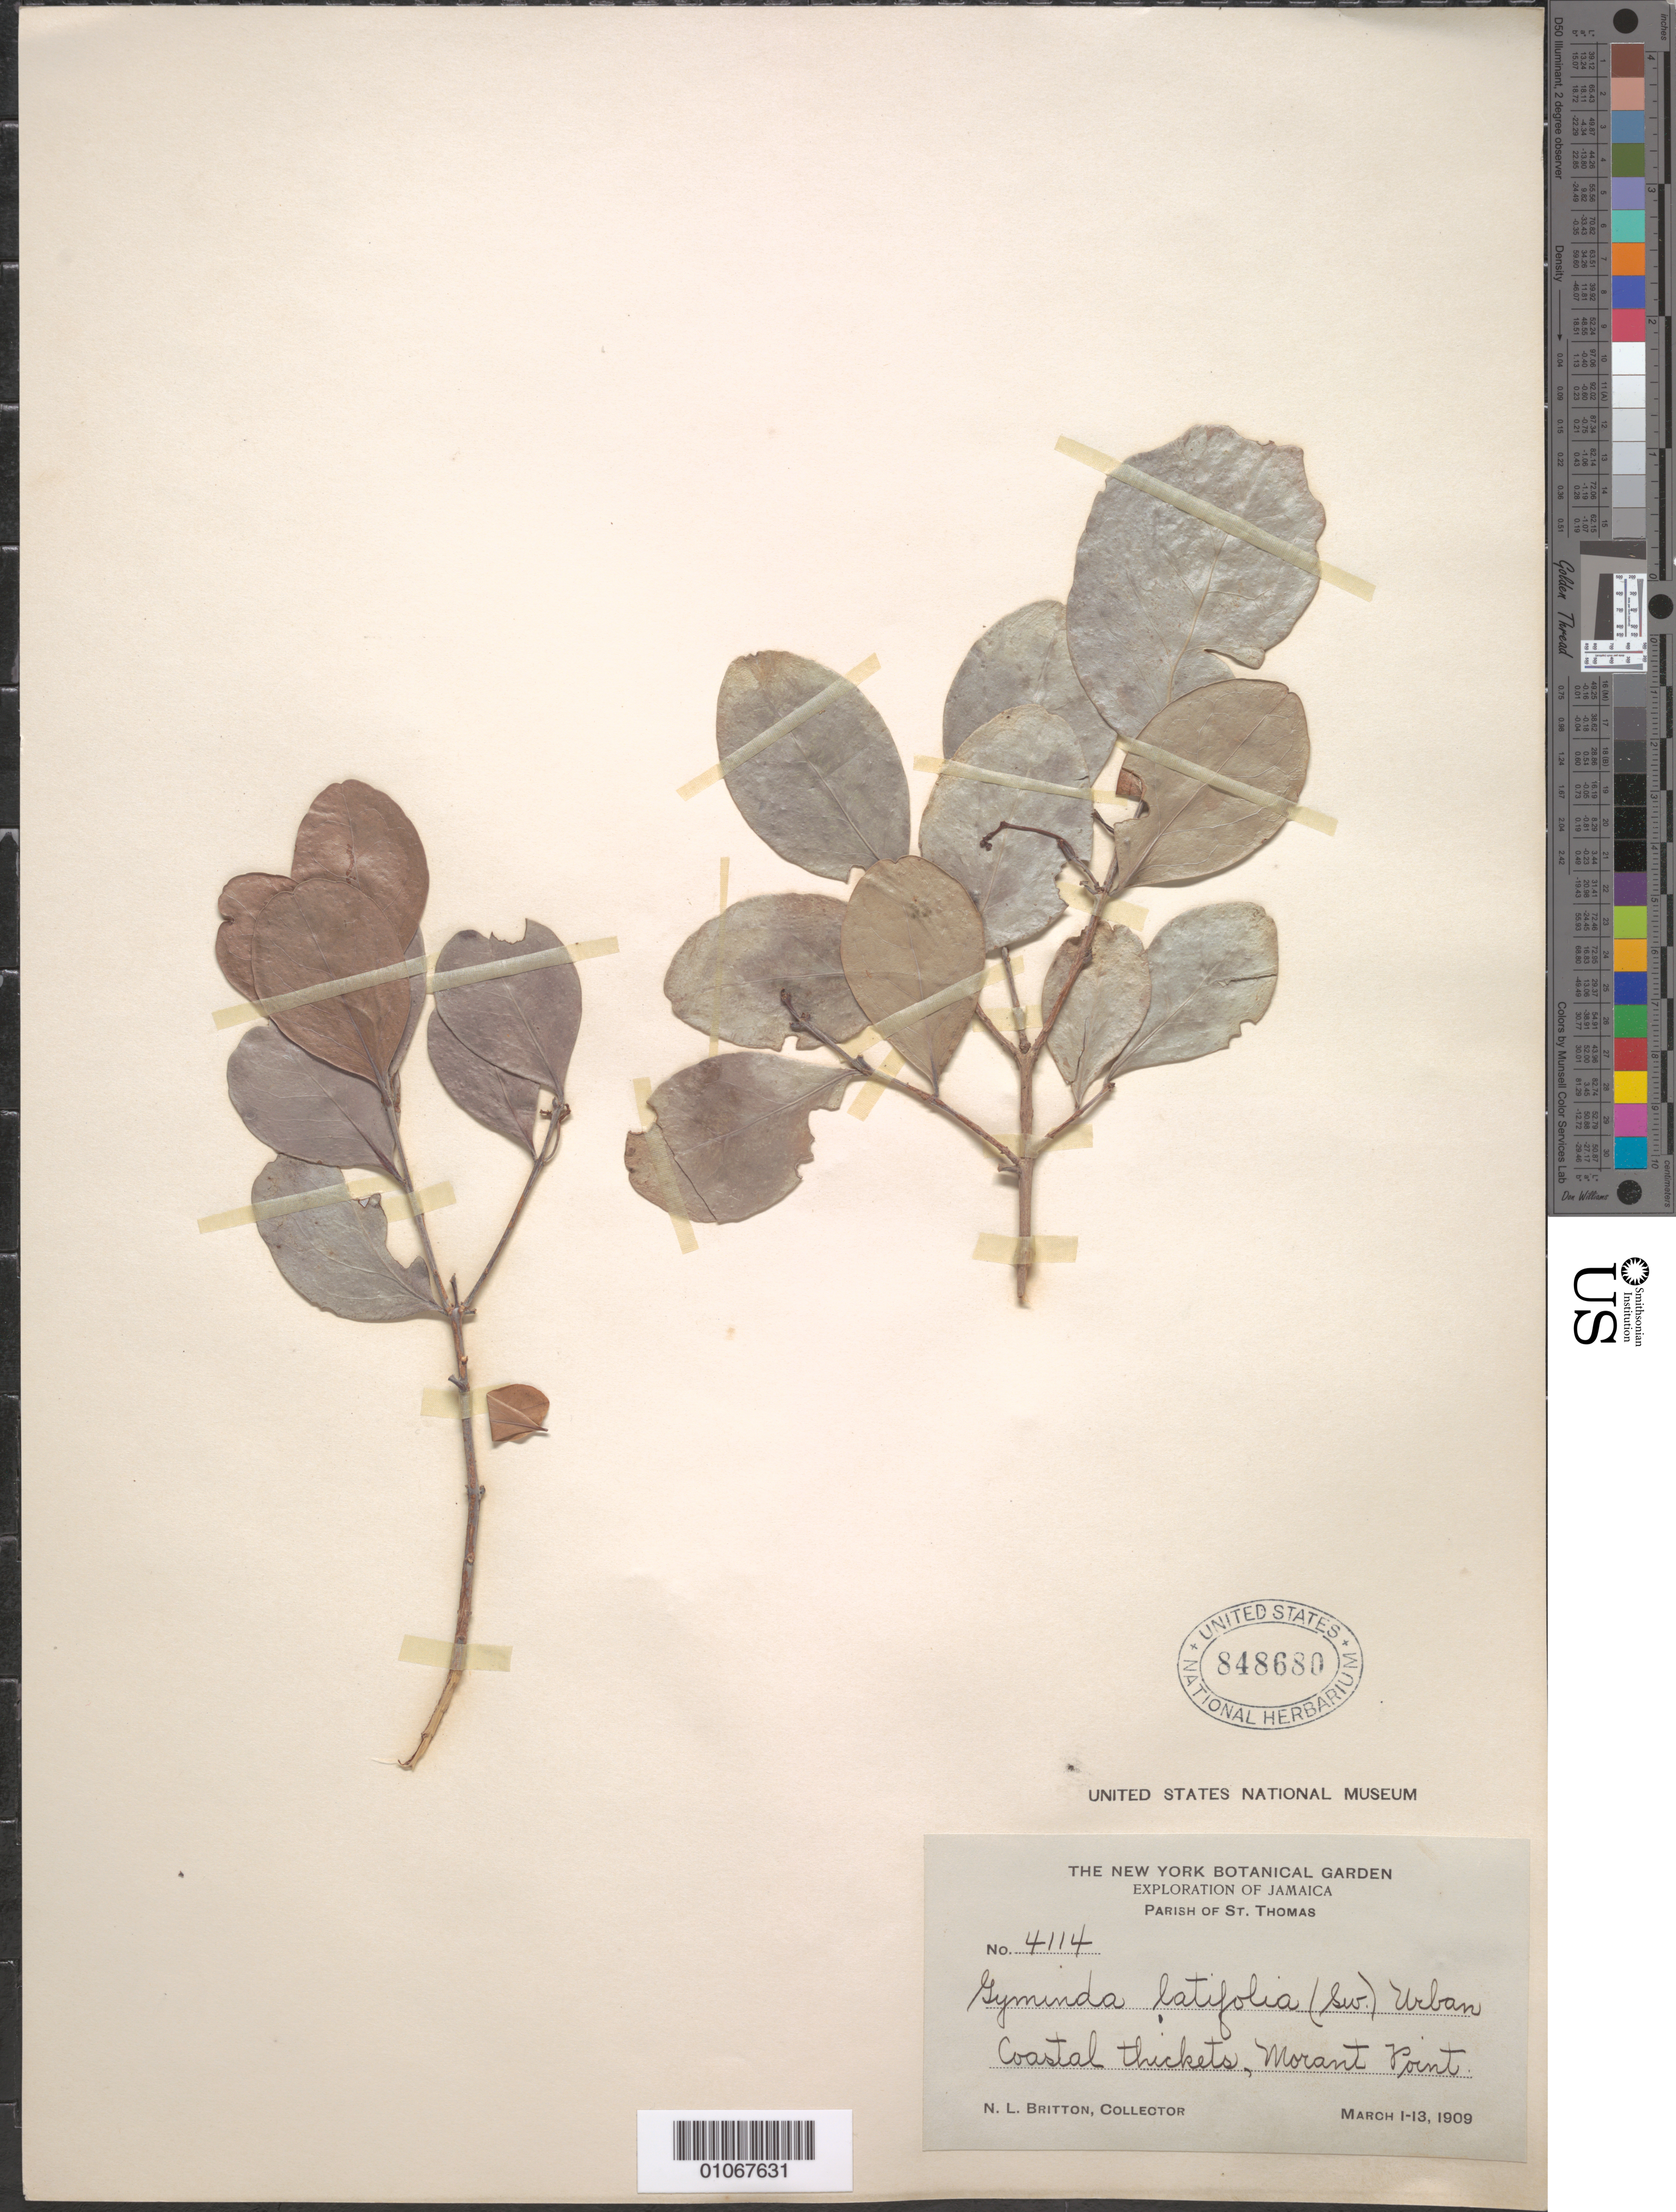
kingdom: Plantae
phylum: Tracheophyta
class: Magnoliopsida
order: Celastrales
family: Celastraceae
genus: Gyminda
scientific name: Gyminda latifolia subsp. latifolia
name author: (Sw.) Urb.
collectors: N. Britton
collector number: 4114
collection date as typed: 01 Mar 1909 to 13 Mar 1909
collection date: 1909-03-01/1909-03-13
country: Jamaica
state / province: Saint Thomas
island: Jamaica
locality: Coastal thicket, Morant point.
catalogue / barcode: US 848680